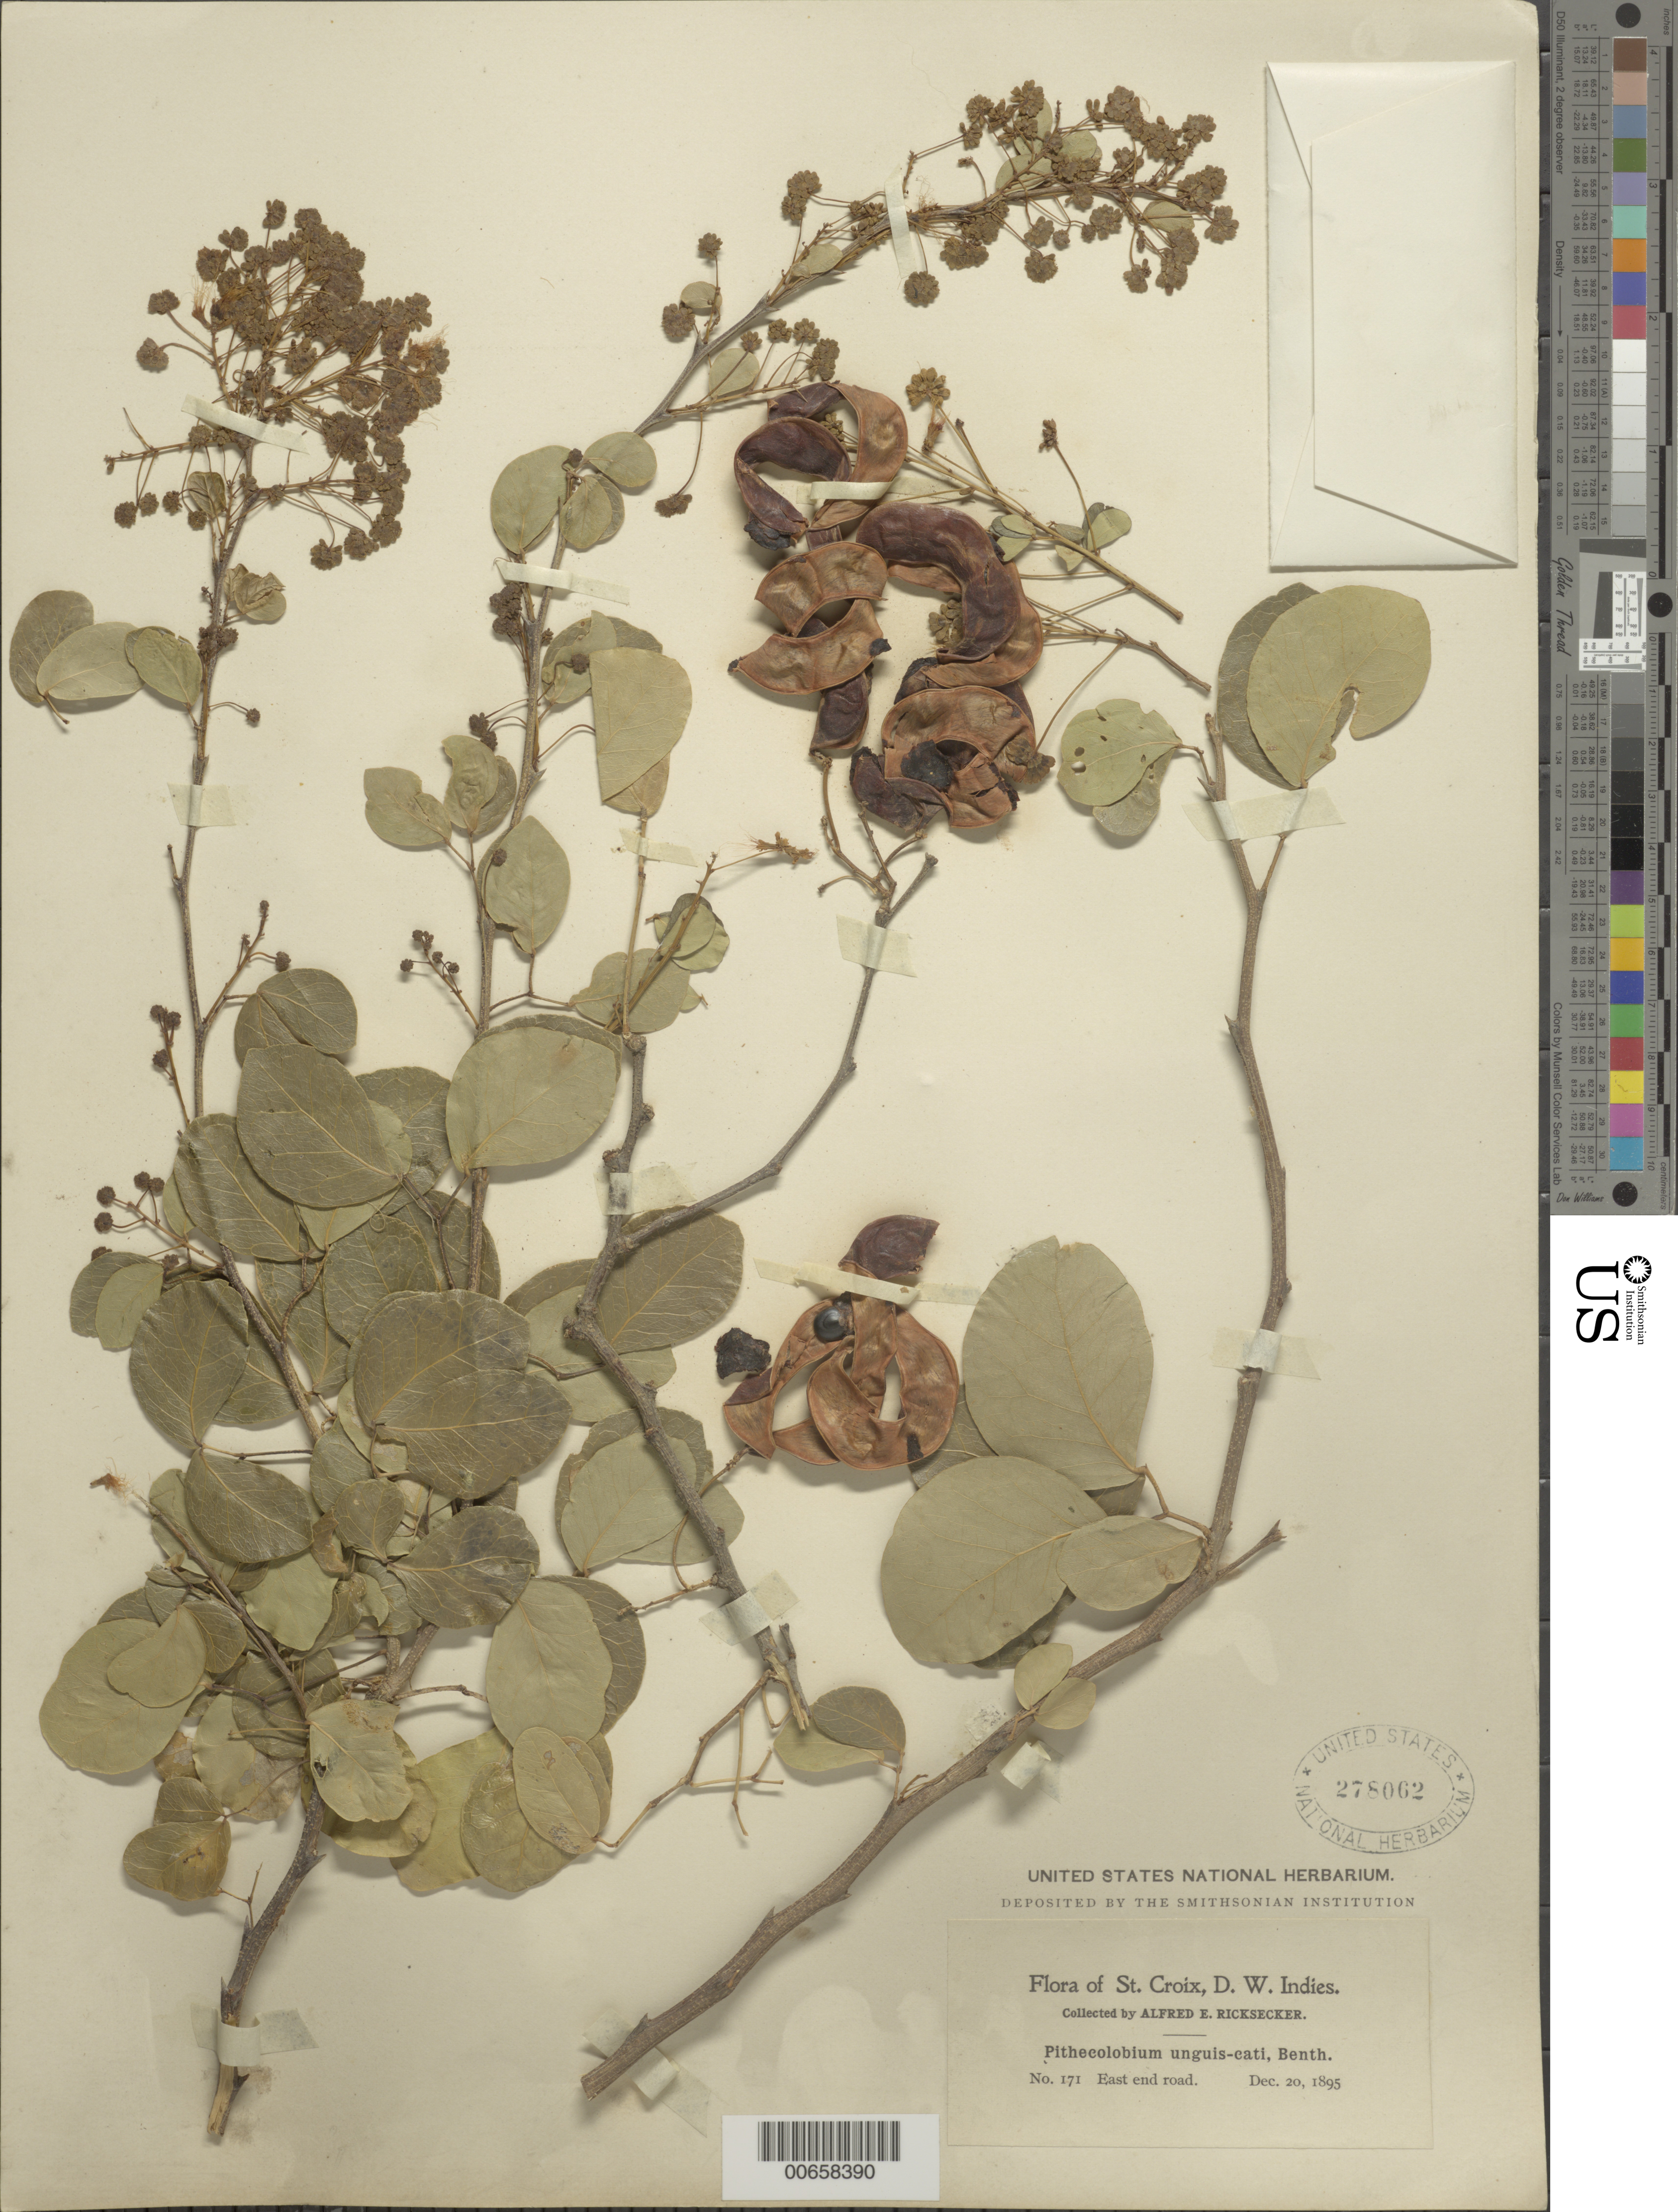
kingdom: Plantae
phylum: Tracheophyta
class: Magnoliopsida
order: Fabales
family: Fabaceae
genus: Pithecellobium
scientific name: Pithecellobium unguis-cati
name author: (L.) Benth.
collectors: A. E. Ricksecker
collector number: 171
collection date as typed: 20 Dec 1895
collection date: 1895-12-20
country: U.S. Virgin Islands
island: St. Croix Island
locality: East End Rd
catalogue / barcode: US 278062